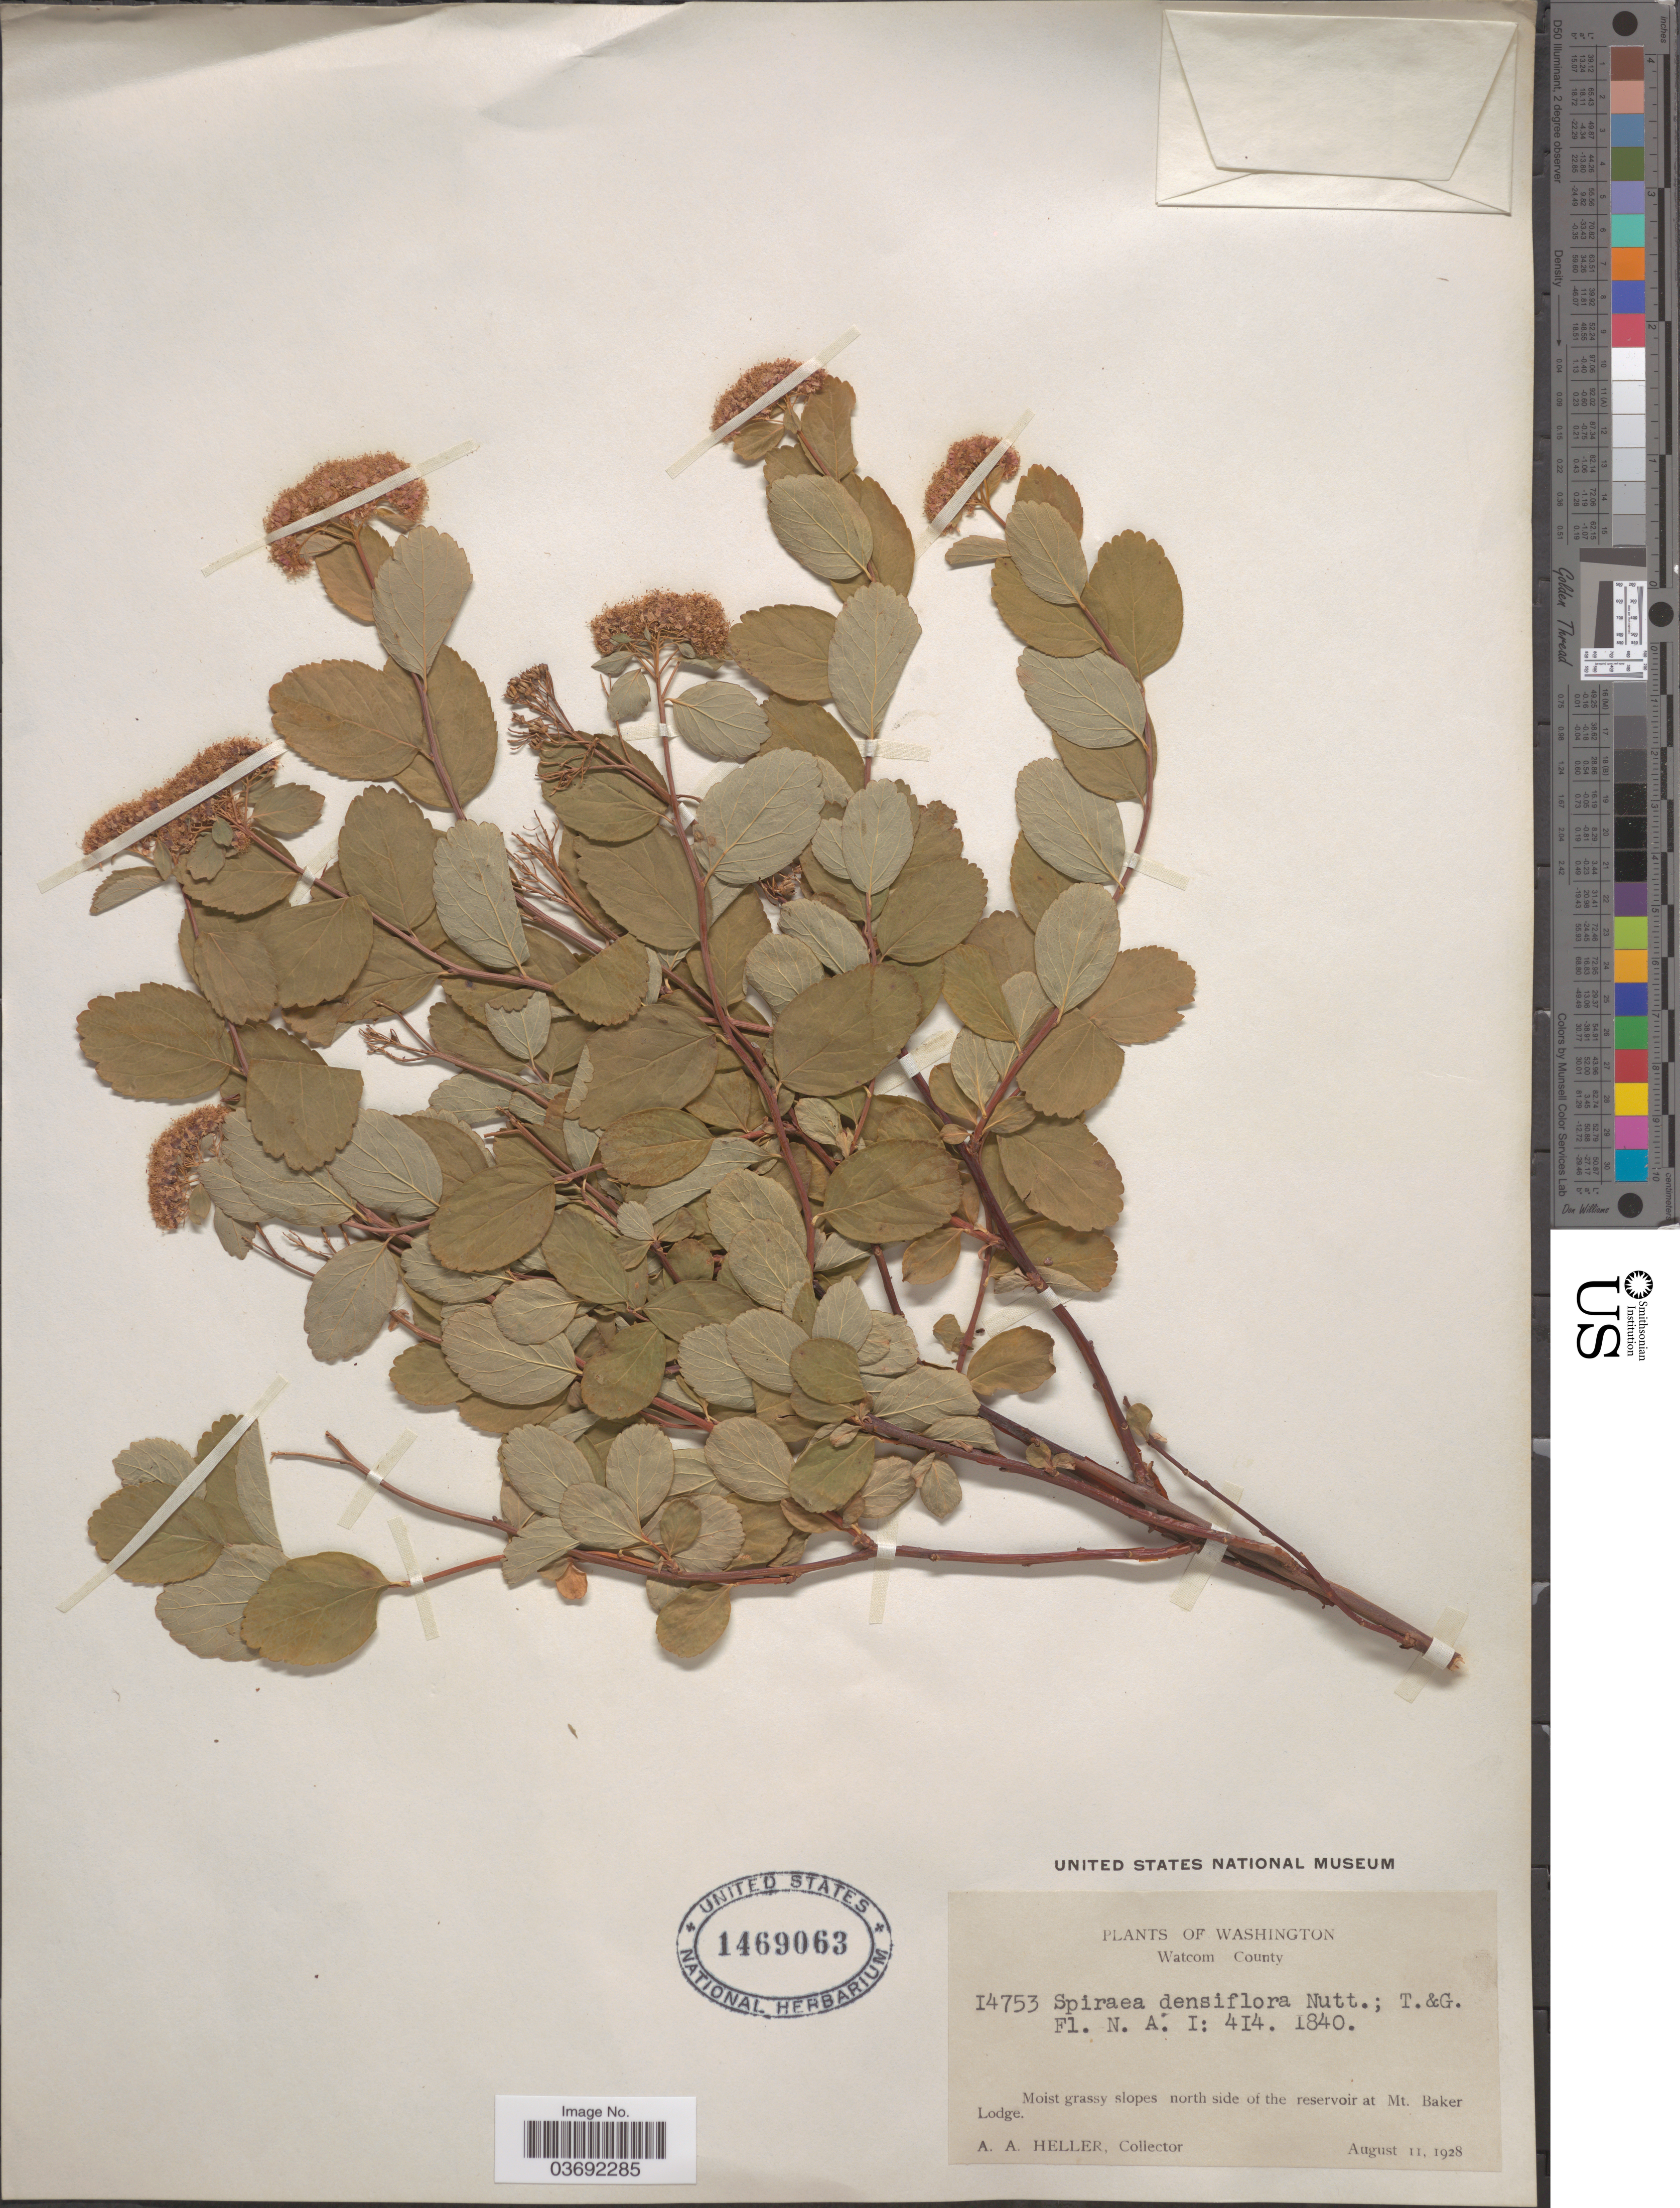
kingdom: Plantae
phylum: Tracheophyta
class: Magnoliopsida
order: Rosales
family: Rosaceae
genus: Spiraea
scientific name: Spiraea densiflora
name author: Nutt. ex Greenm.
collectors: A. A. Heller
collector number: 14753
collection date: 1928-08-11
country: United States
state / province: Washington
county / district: Whatcom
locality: Watcom County. Moist grassy slopes north side of the reservoir at Mt. Baker Lodge.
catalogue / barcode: US 1469063